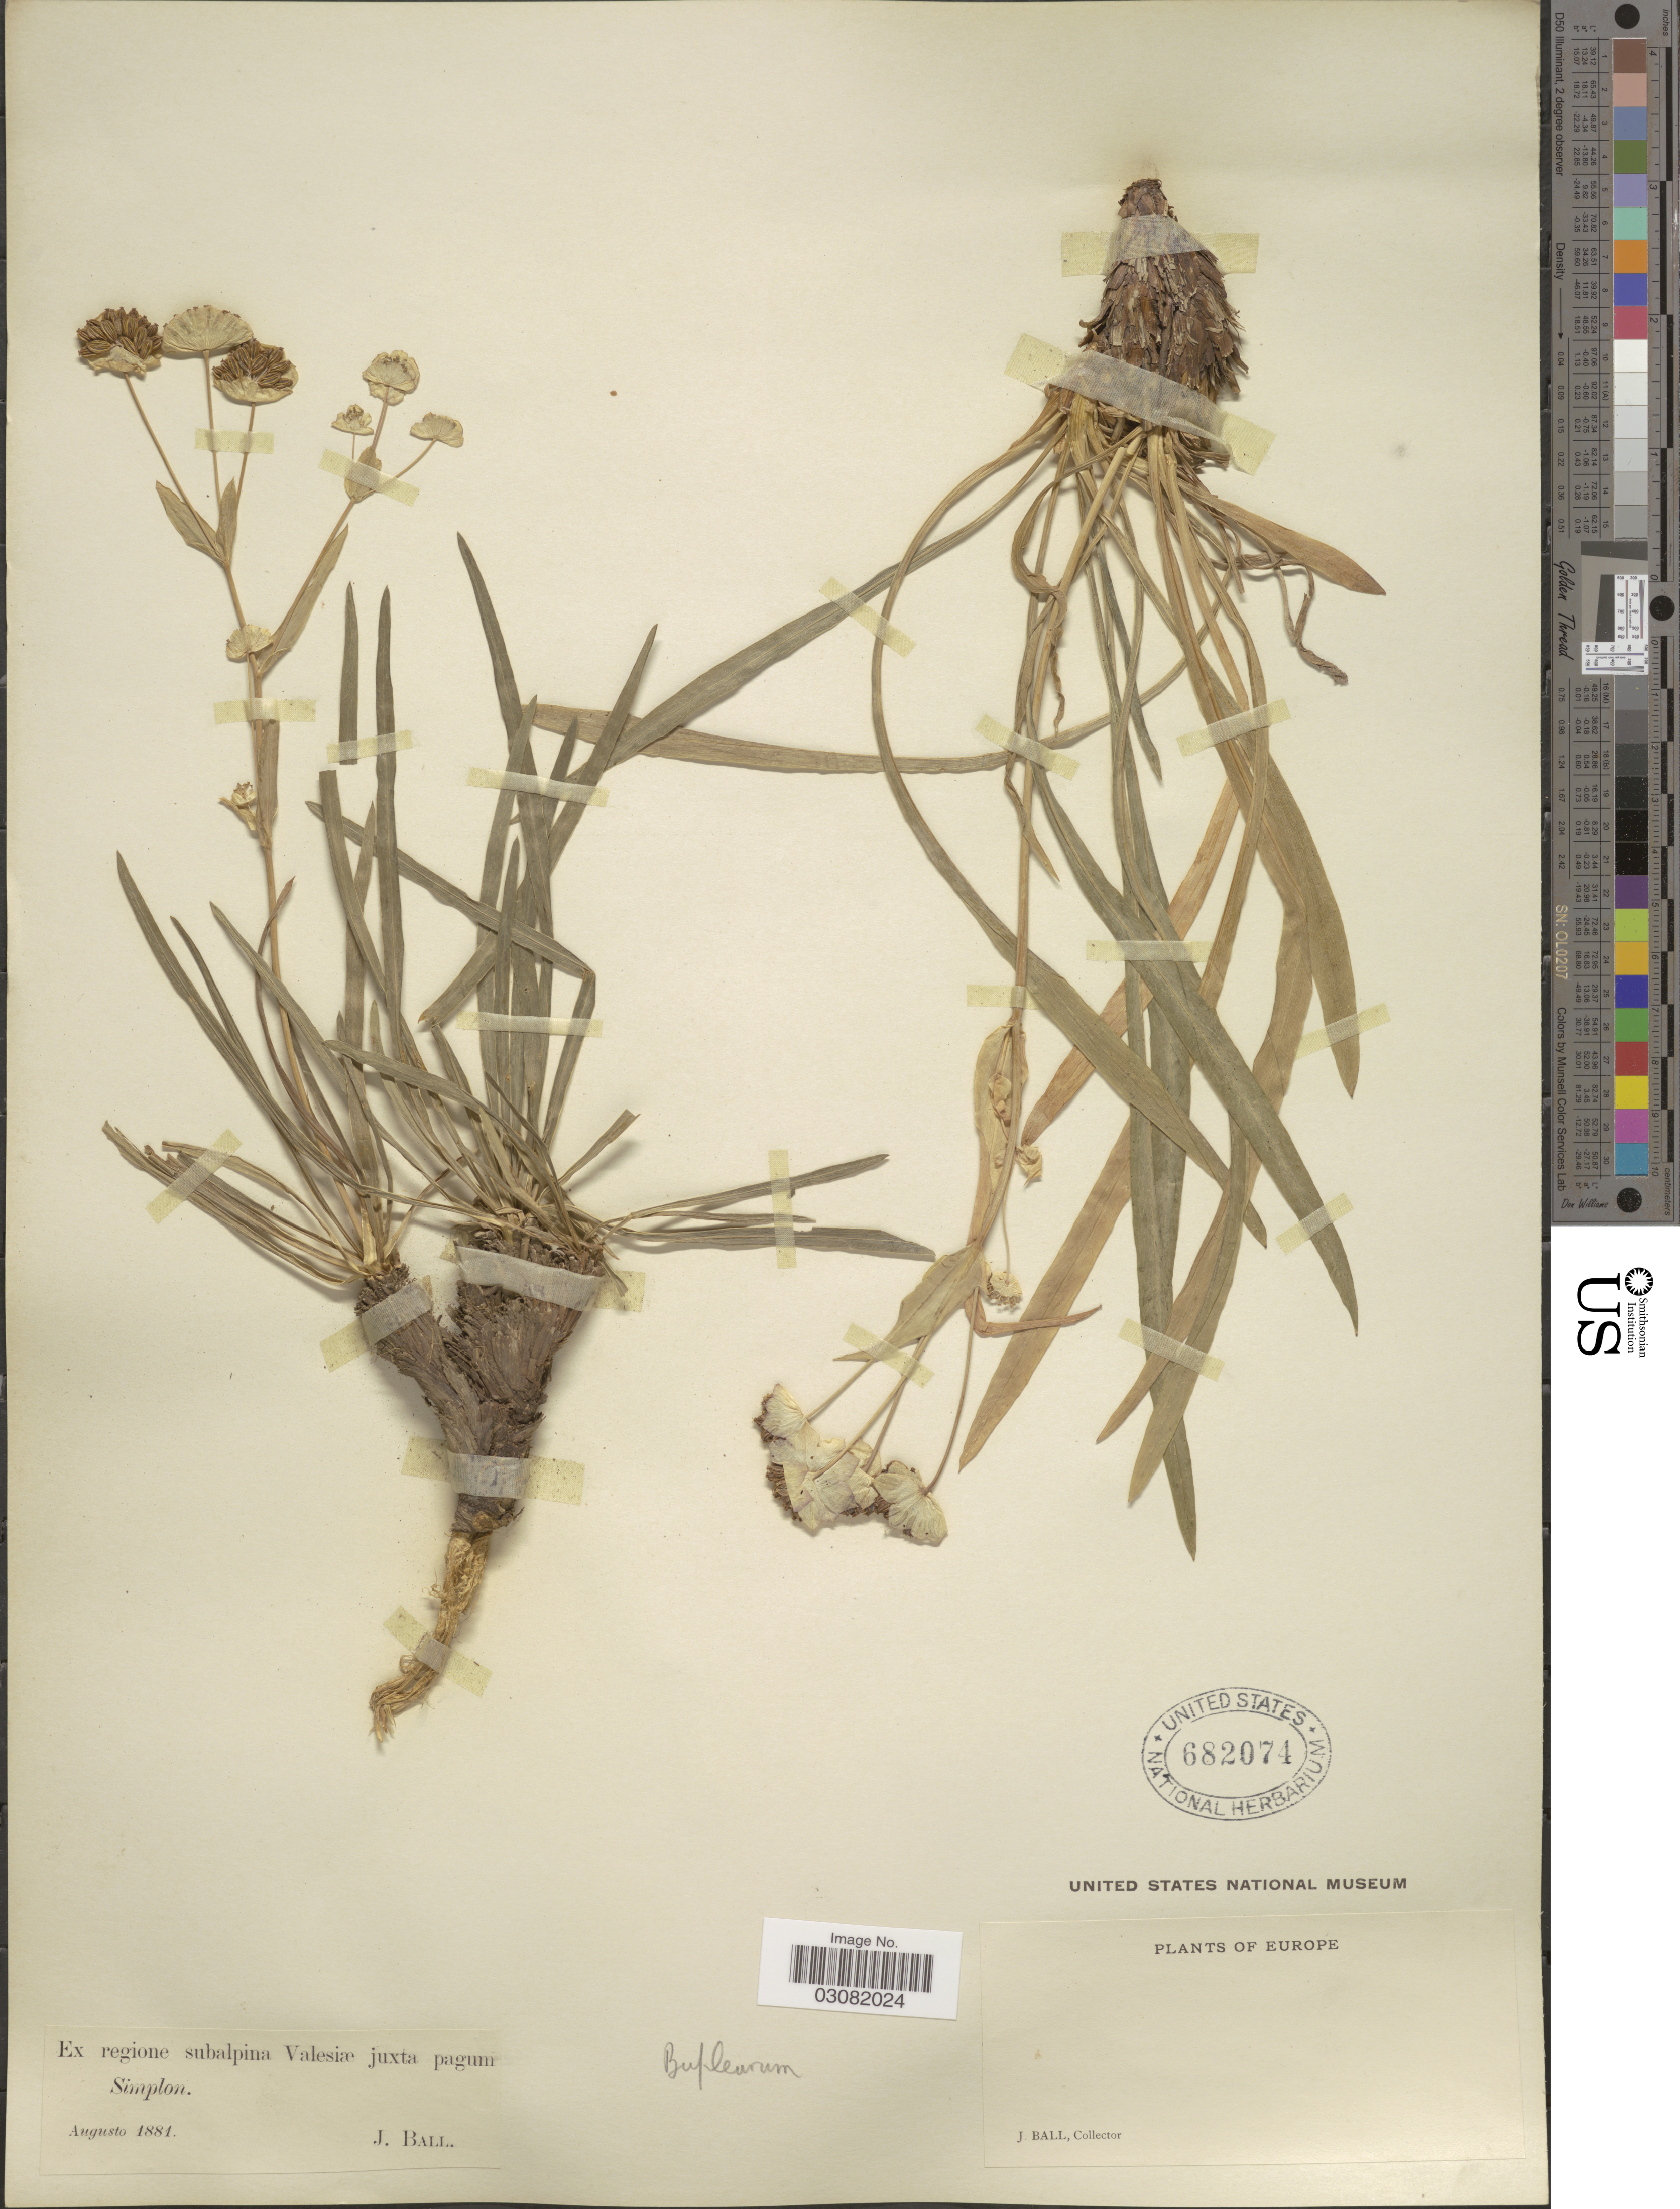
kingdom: Plantae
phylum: Tracheophyta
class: Magnoliopsida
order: Apiales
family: Apiaceae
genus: Bupleurum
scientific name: Bupleurum sp.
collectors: J. Ball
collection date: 1884-08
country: Switzerland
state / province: Valais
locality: Ex regione subalpina Valesiæ juxta pagum Simplon. Europe.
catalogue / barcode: US 682074